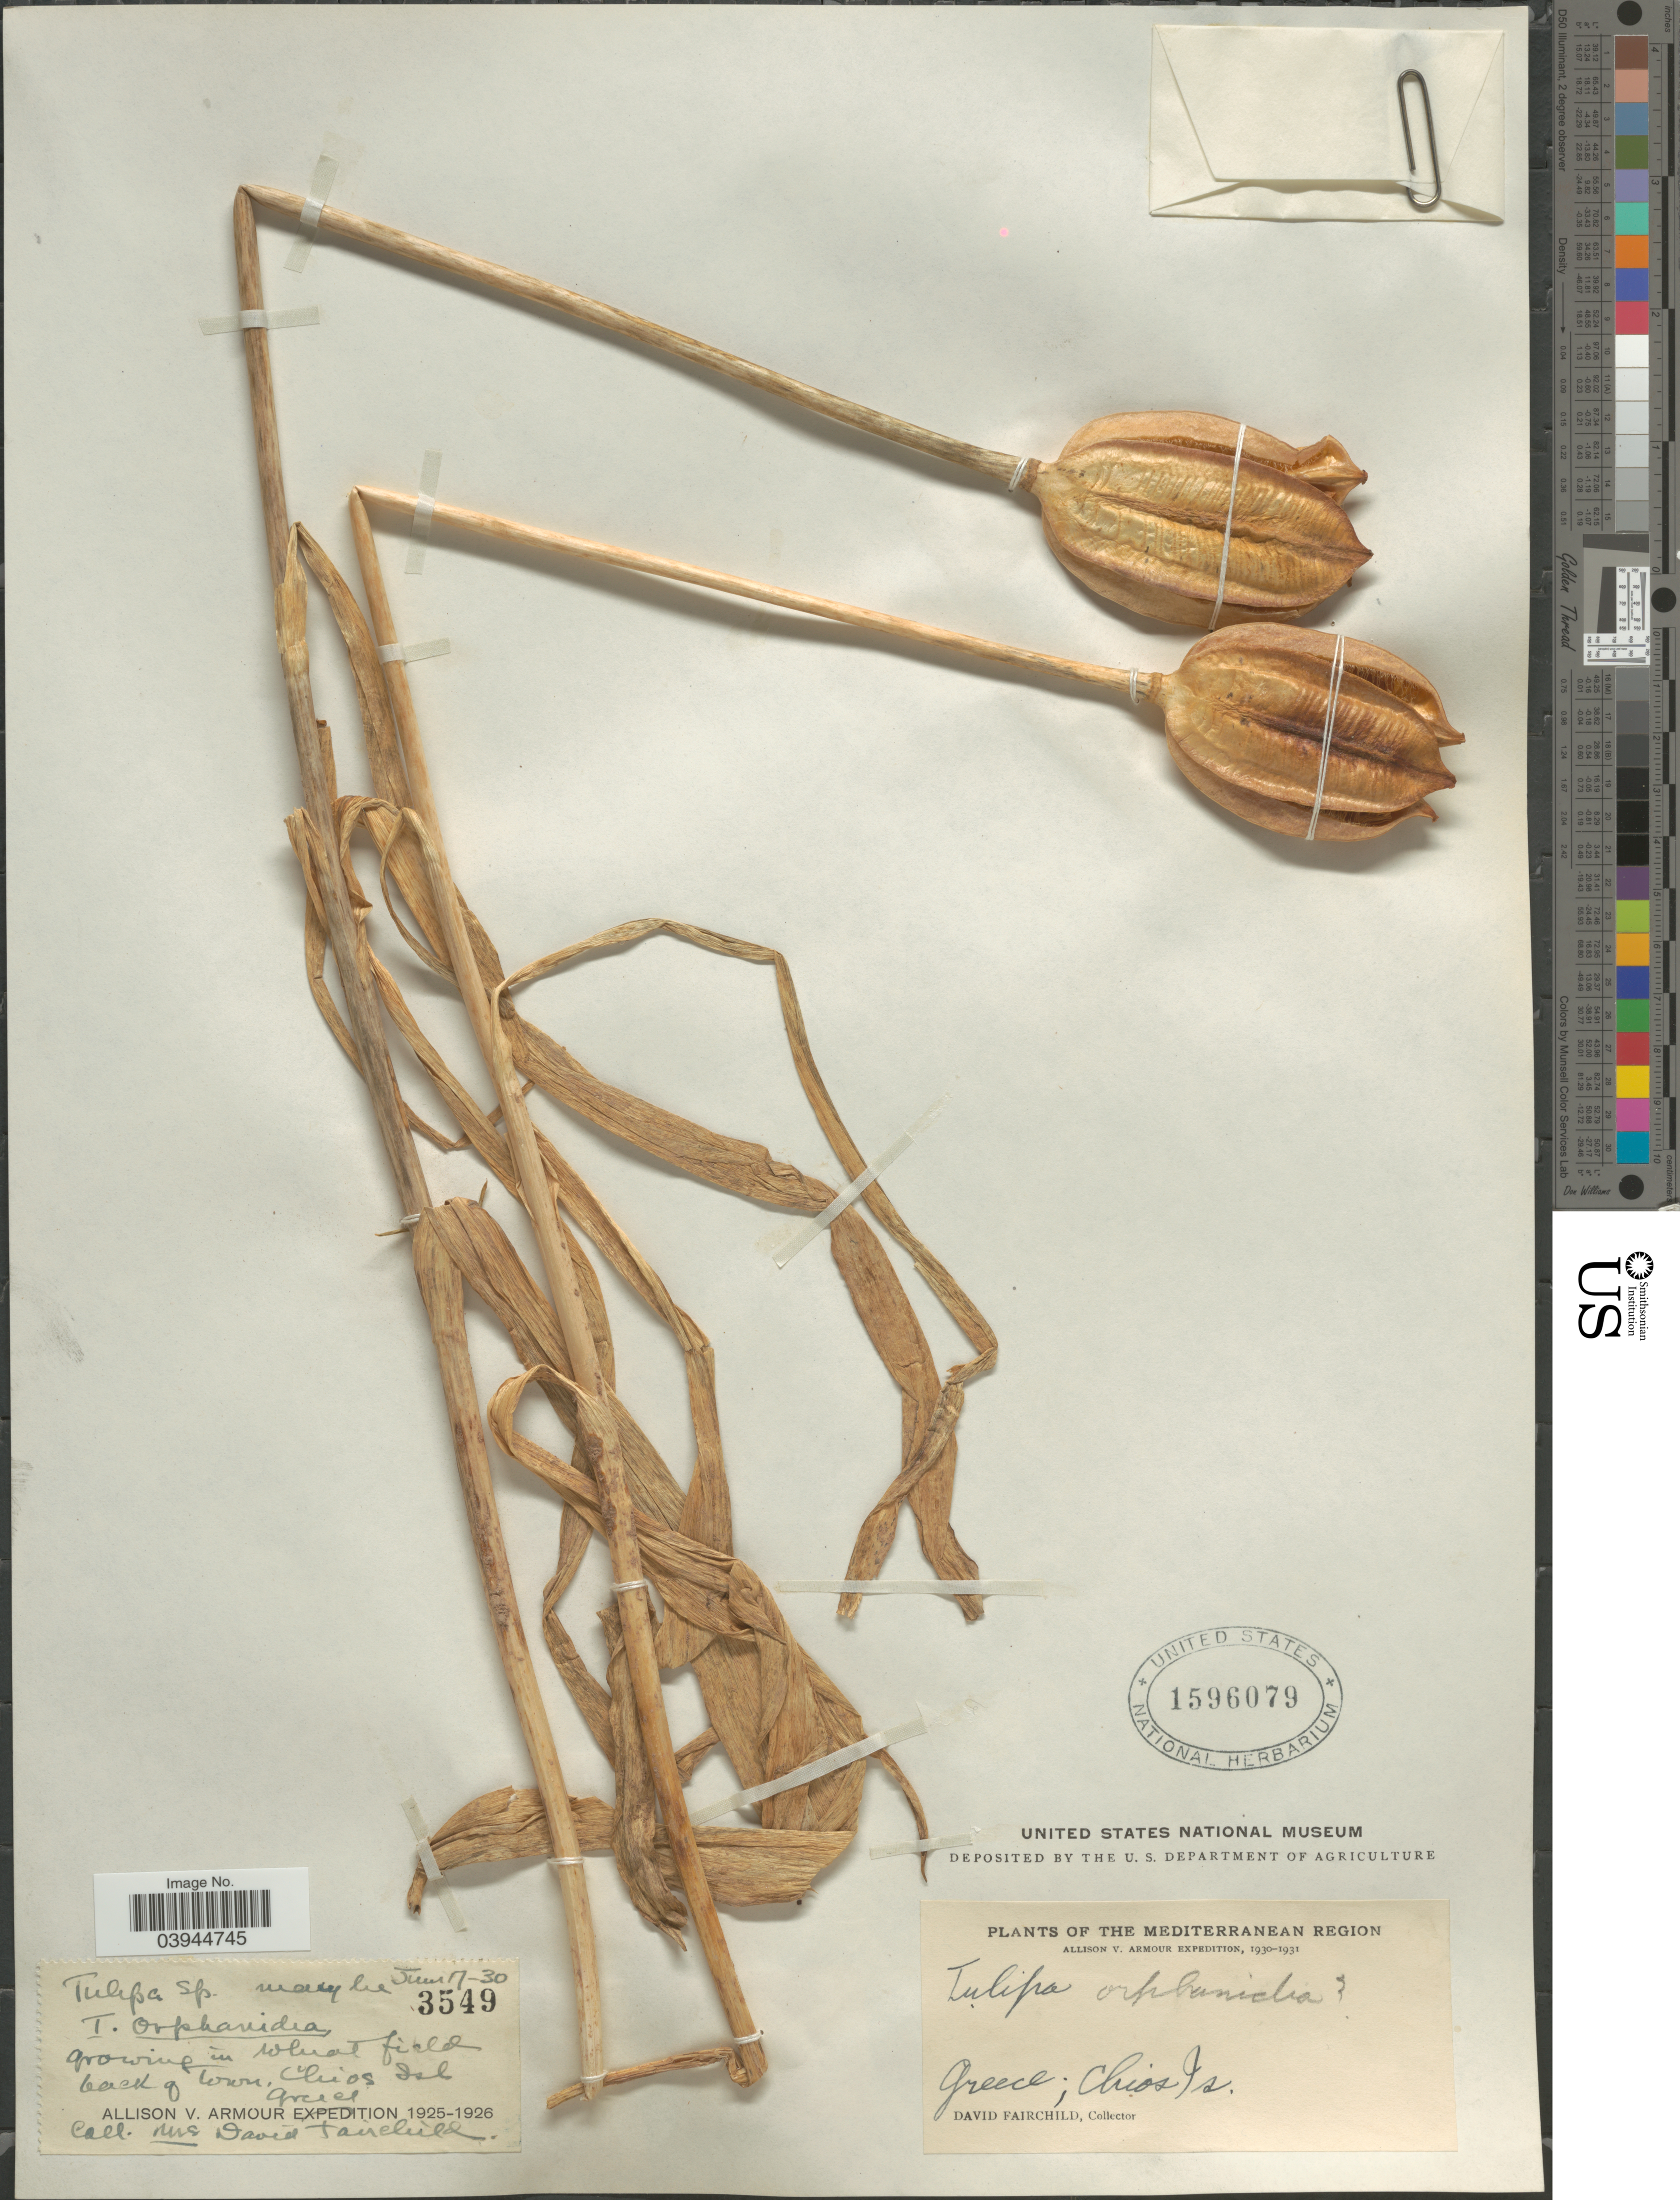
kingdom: Plantae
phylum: Tracheophyta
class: Liliopsida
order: Liliales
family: Liliaceae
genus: Tulipa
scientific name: Tulipa orphanidea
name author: Boiss. ex Heldr.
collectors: D. Fairchild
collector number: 3549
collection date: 1925/1926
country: Greece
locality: In wheat field back of town, Chios Isl. The Mediterranean Region.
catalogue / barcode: US 1596079